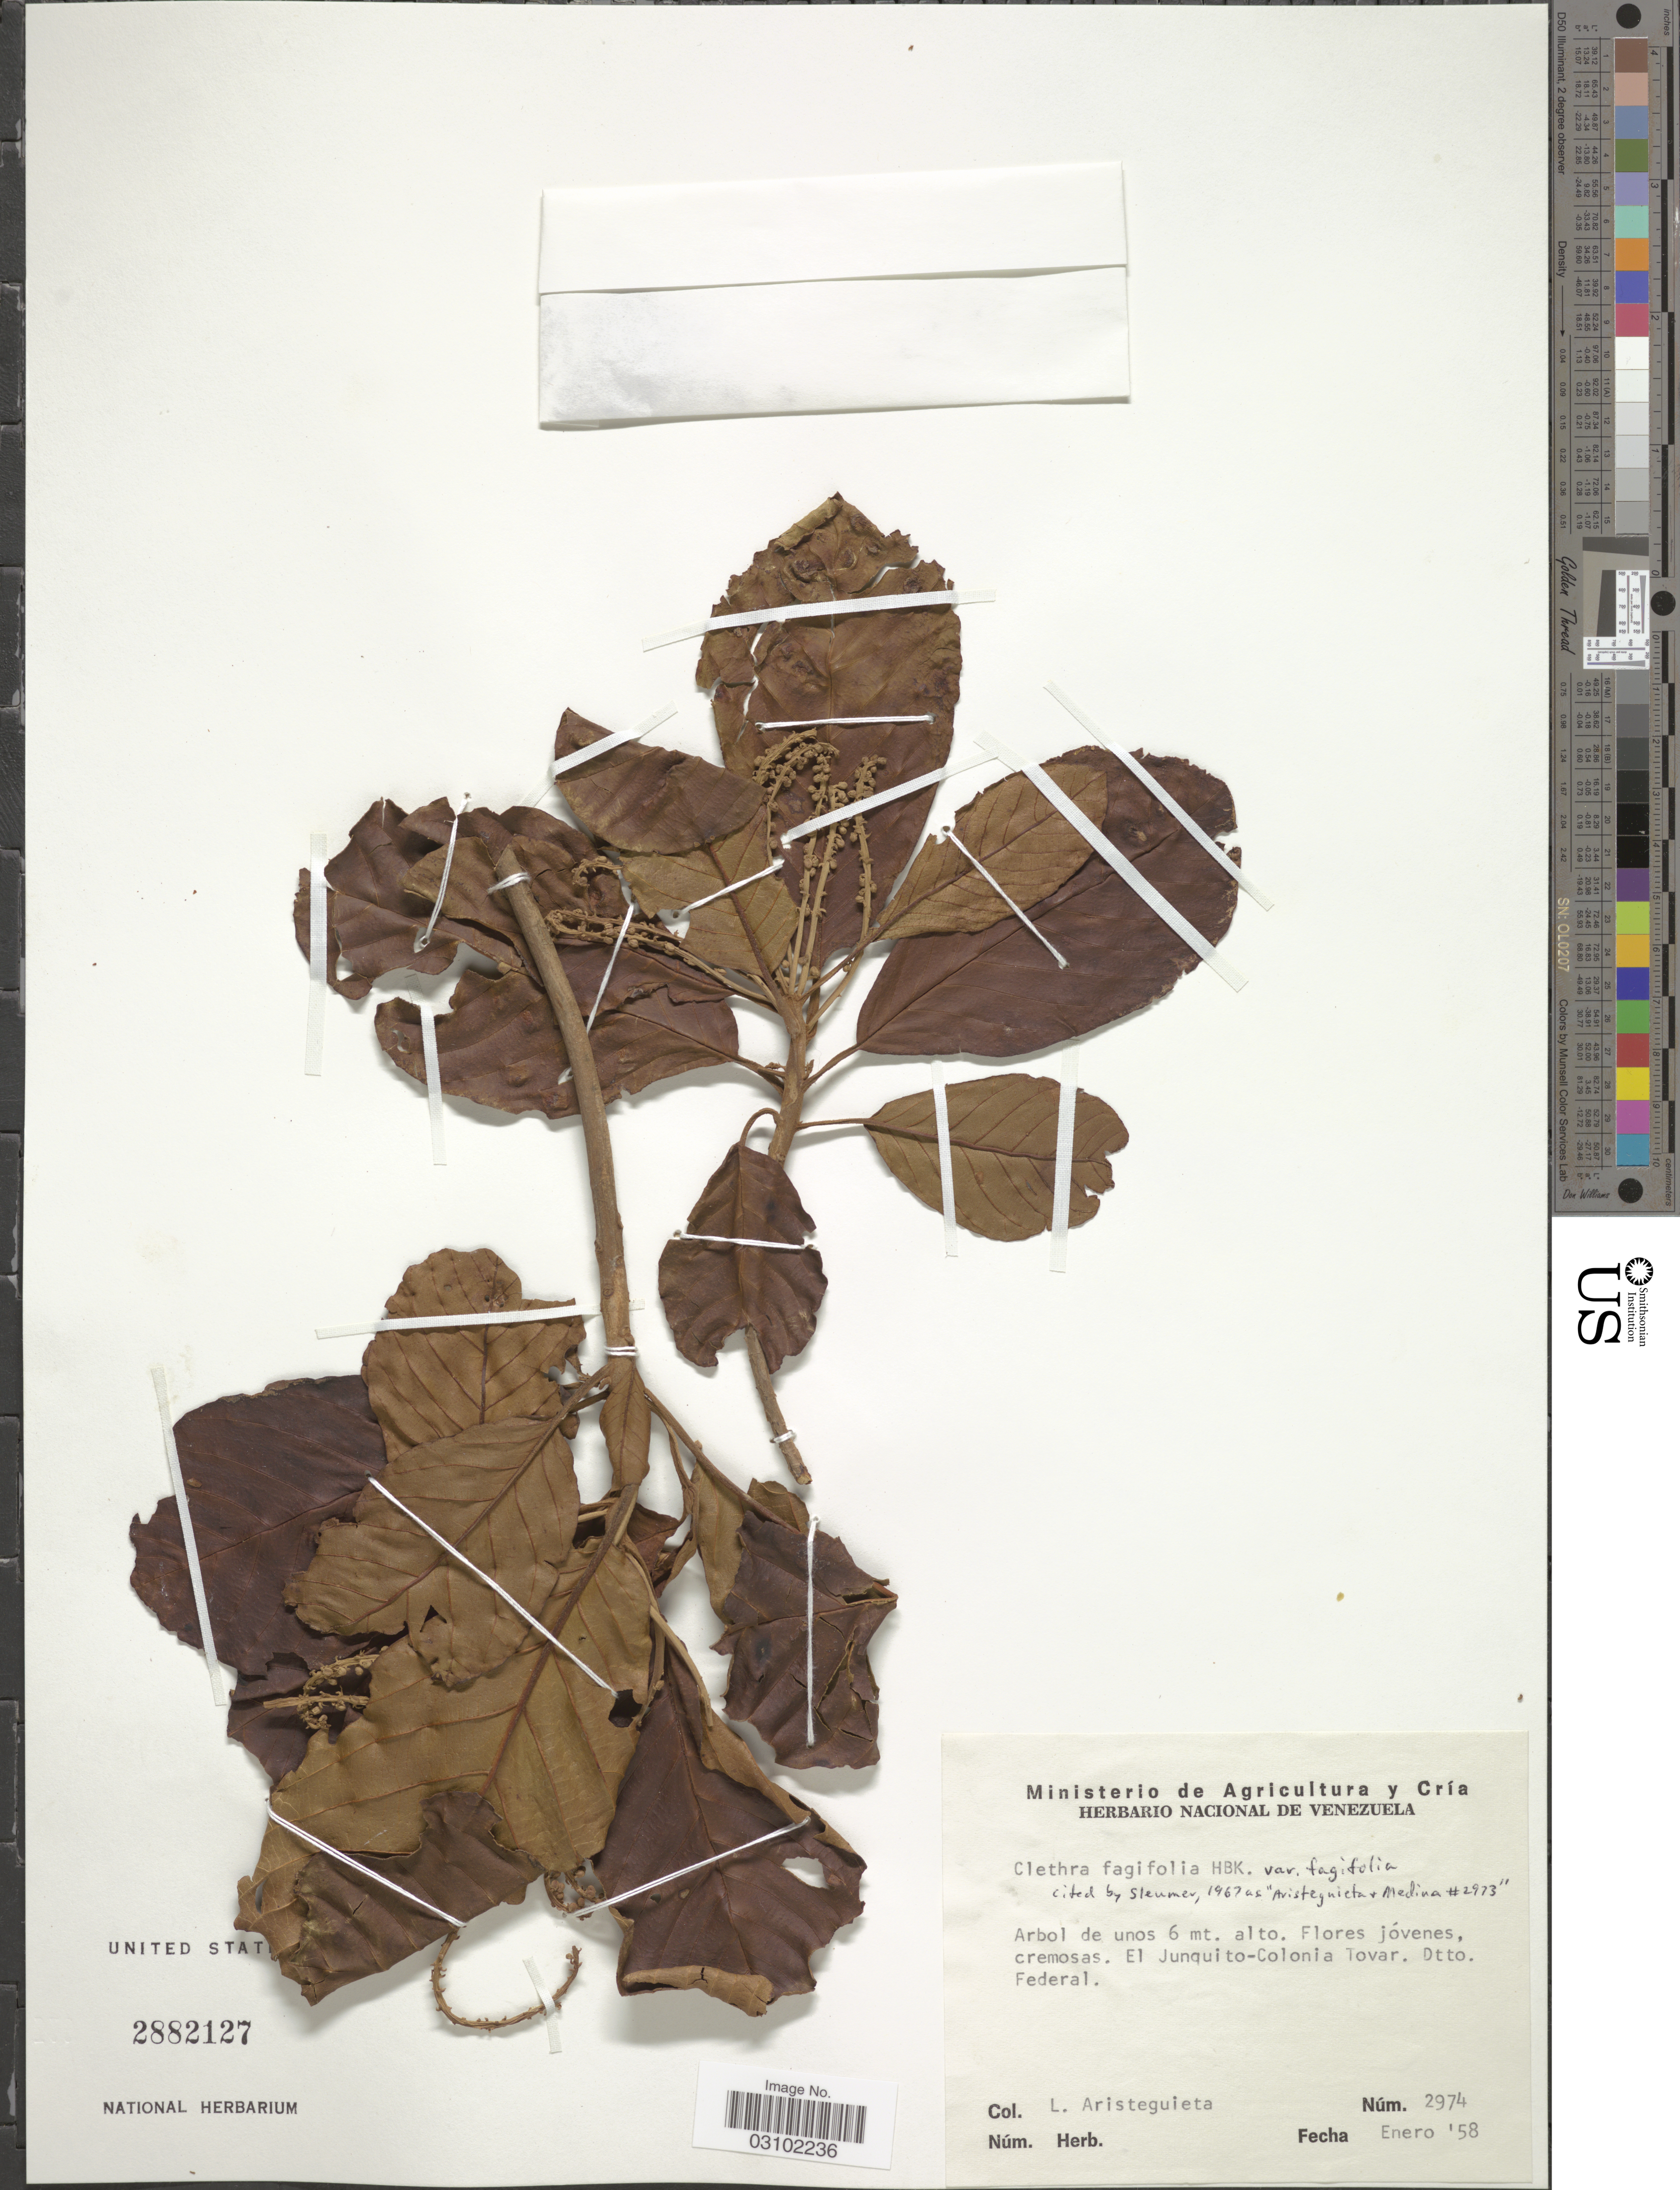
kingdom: Plantae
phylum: Tracheophyta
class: Magnoliopsida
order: Ericales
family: Clethraceae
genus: Clethra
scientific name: Clethra fagifolia var. fagifolia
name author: Kunth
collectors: L. Aristeguieta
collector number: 2974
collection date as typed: Transcribed d/m/y: /1/58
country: Venezuela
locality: El Junquito-Colonia Tovar, Dtto. Federal.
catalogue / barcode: US 2882127